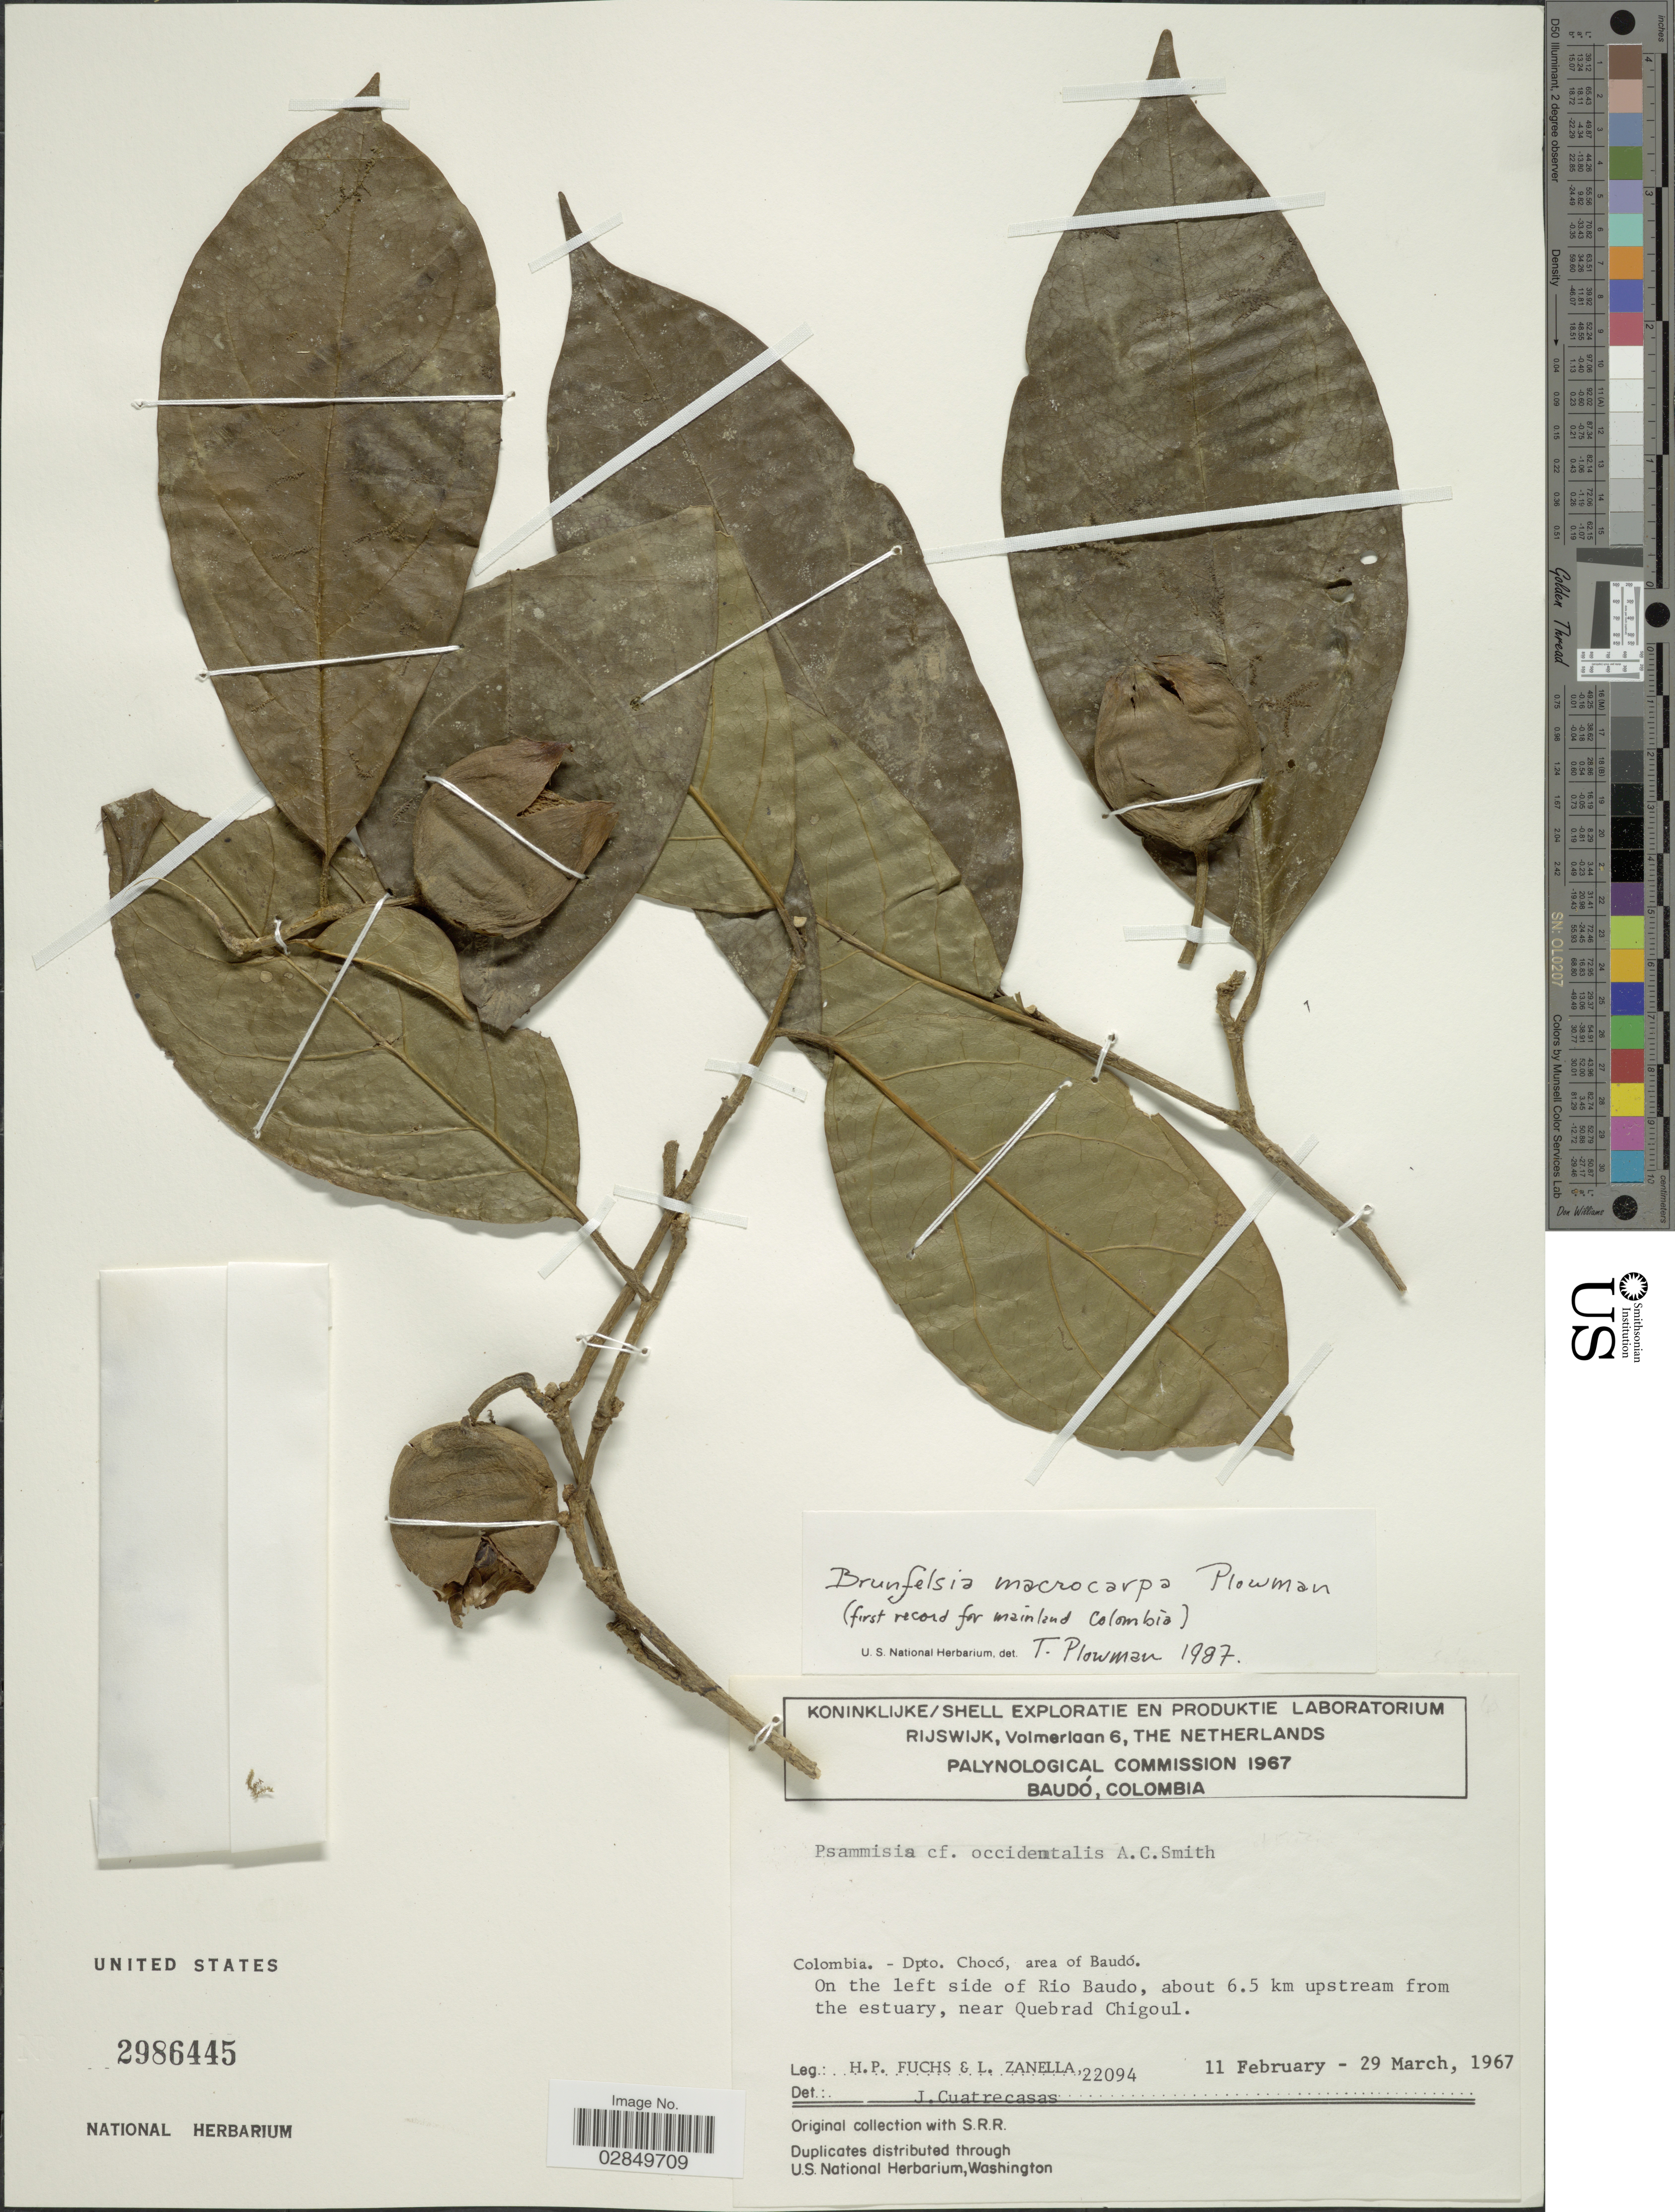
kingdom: Plantae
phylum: Tracheophyta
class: Magnoliopsida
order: Solanales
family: Solanaceae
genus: Brunfelsia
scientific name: Brunfelsia macrocarpa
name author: Plowman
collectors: H. P. Fuchs & L. Zanella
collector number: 22094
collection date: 1967-02-11/1967-03-29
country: Colombia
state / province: Chocó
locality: Dpto. Chocó, area of Baudó, On the left side of Rio Baudo, about 6.5 km upstream from the estuary, near Quebrad Chigoul.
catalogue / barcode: US 2986445